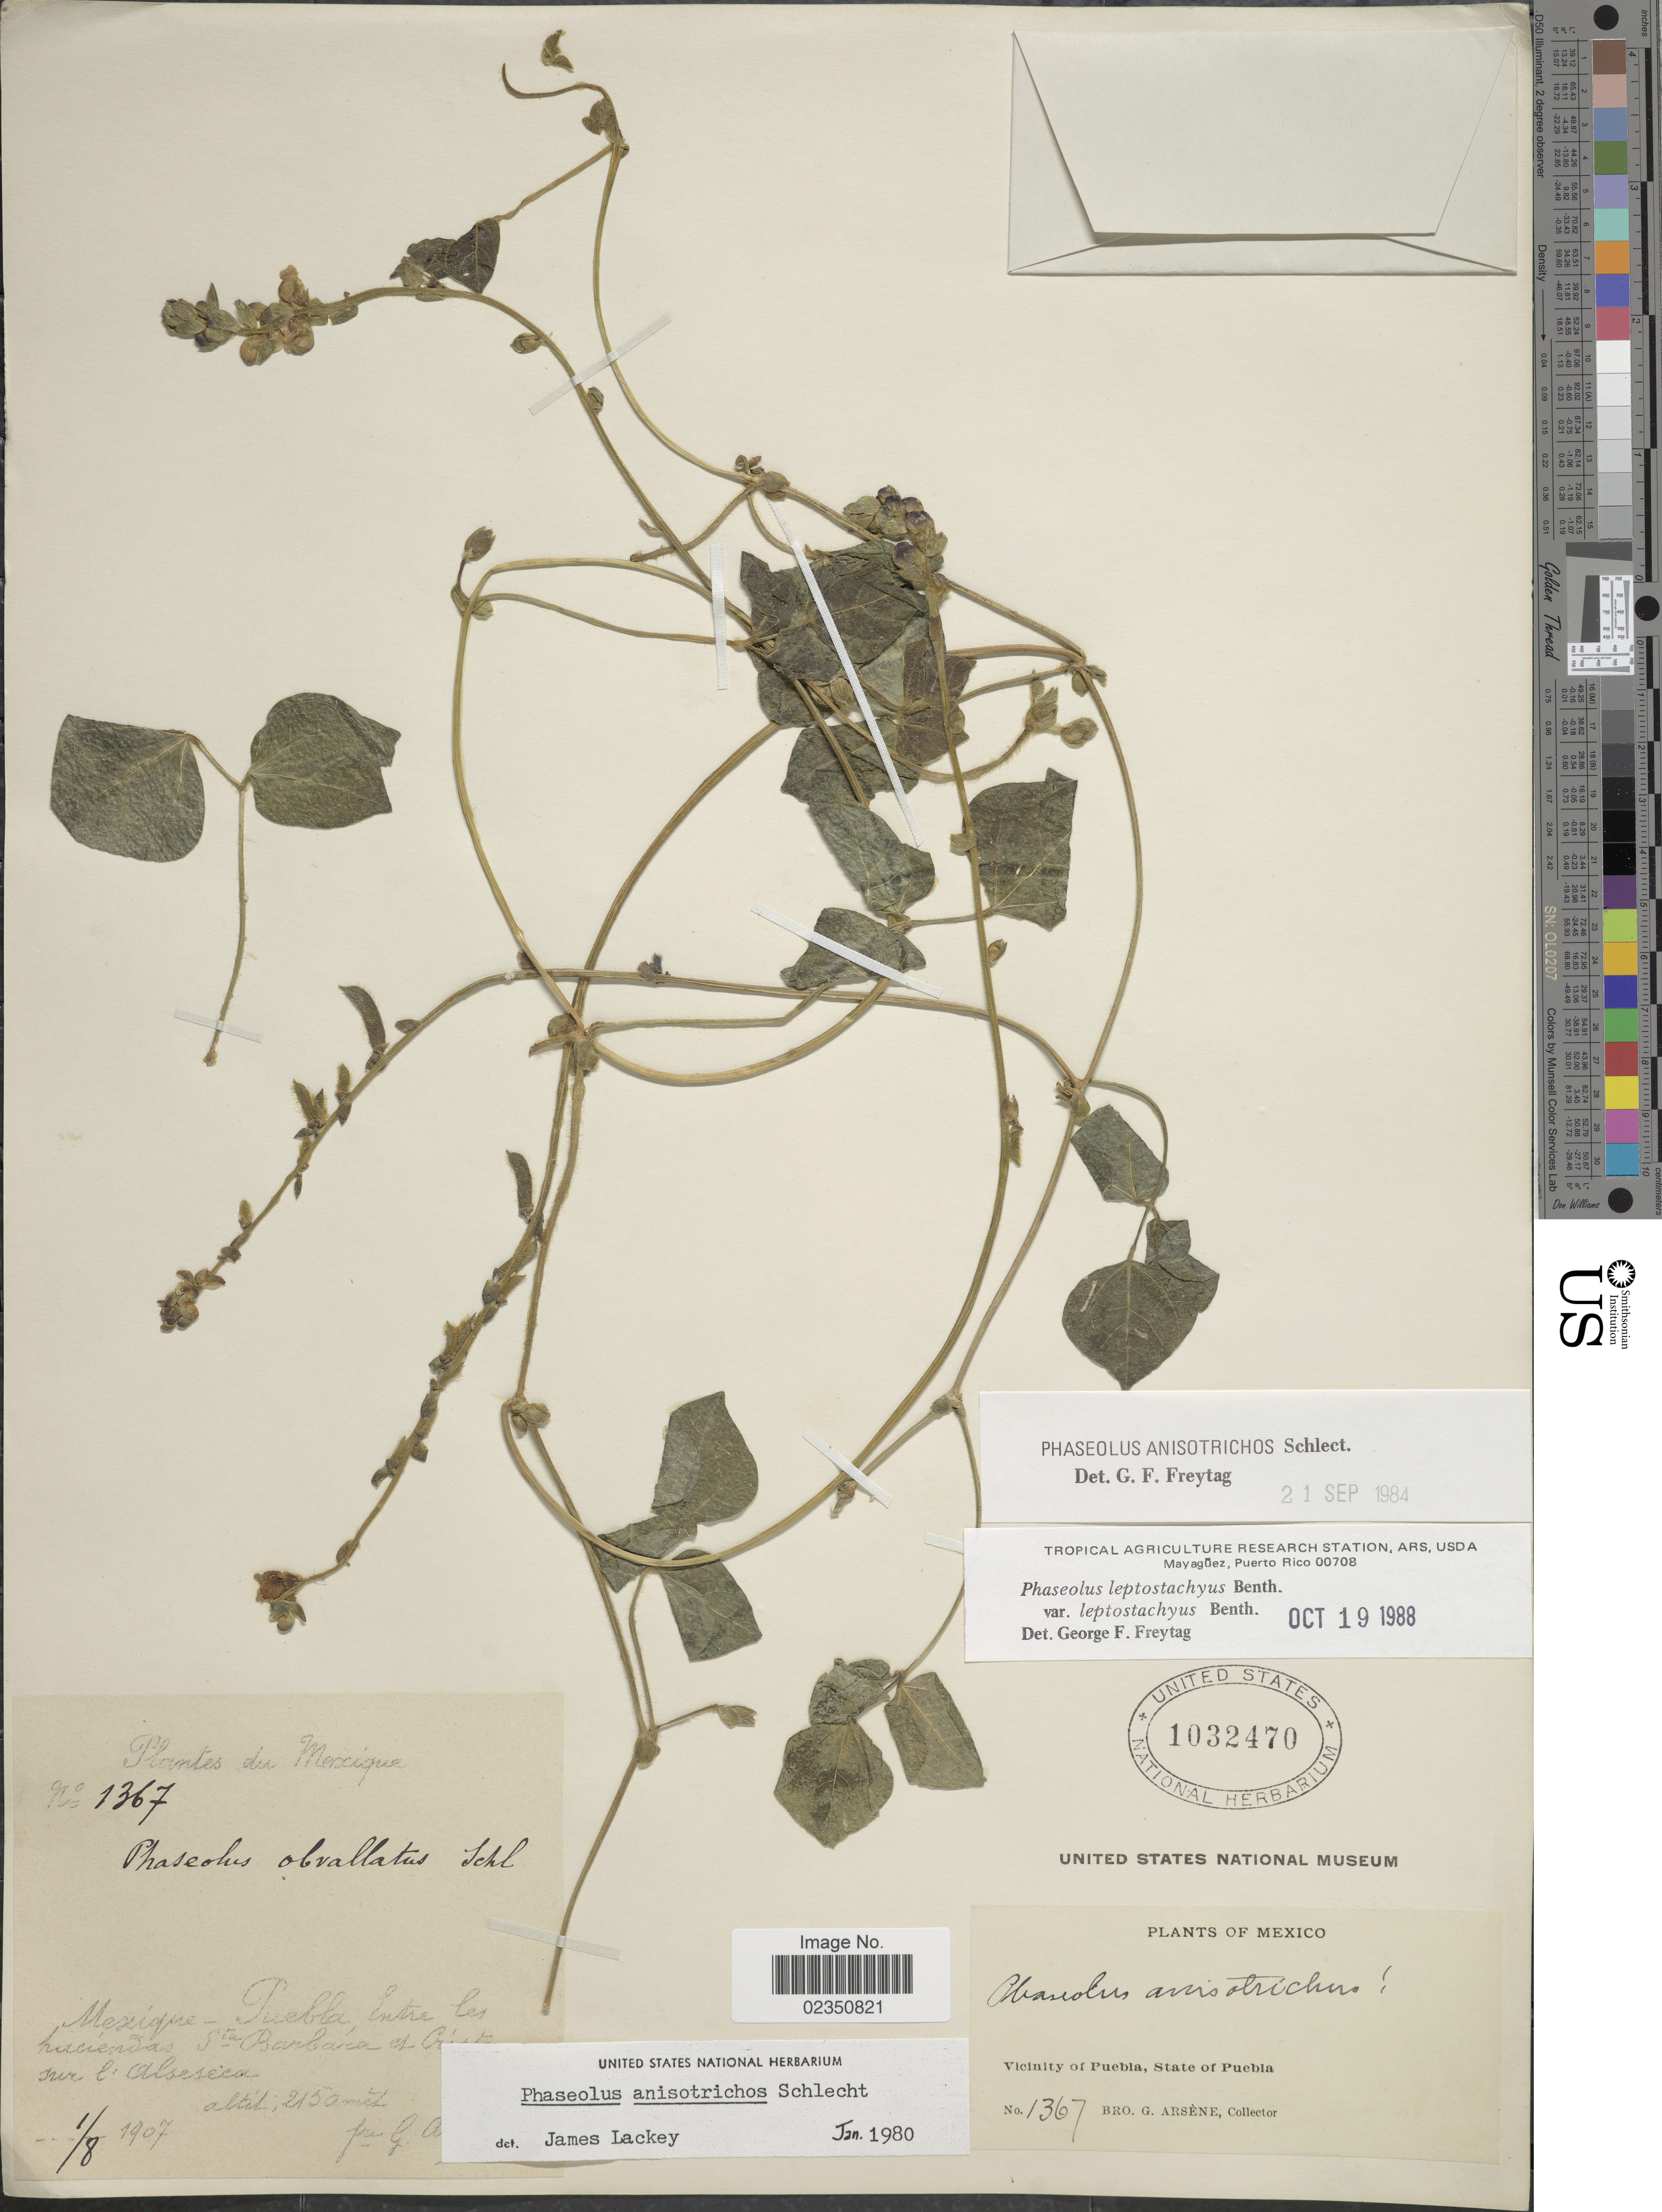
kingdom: Plantae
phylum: Tracheophyta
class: Magnoliopsida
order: Fabales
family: Fabaceae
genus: Phaseolus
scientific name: Phaseolus leptostachyus var. leptostachyus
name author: Benth.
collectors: Bro. G. Arsène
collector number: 1367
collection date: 1907-08-01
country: Mexico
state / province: Puebla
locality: Vicinity of Puebla, Entre les haciendas, Sta. Barbara et Cristo sur l'Alsesica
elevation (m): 2150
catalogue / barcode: US 1032470